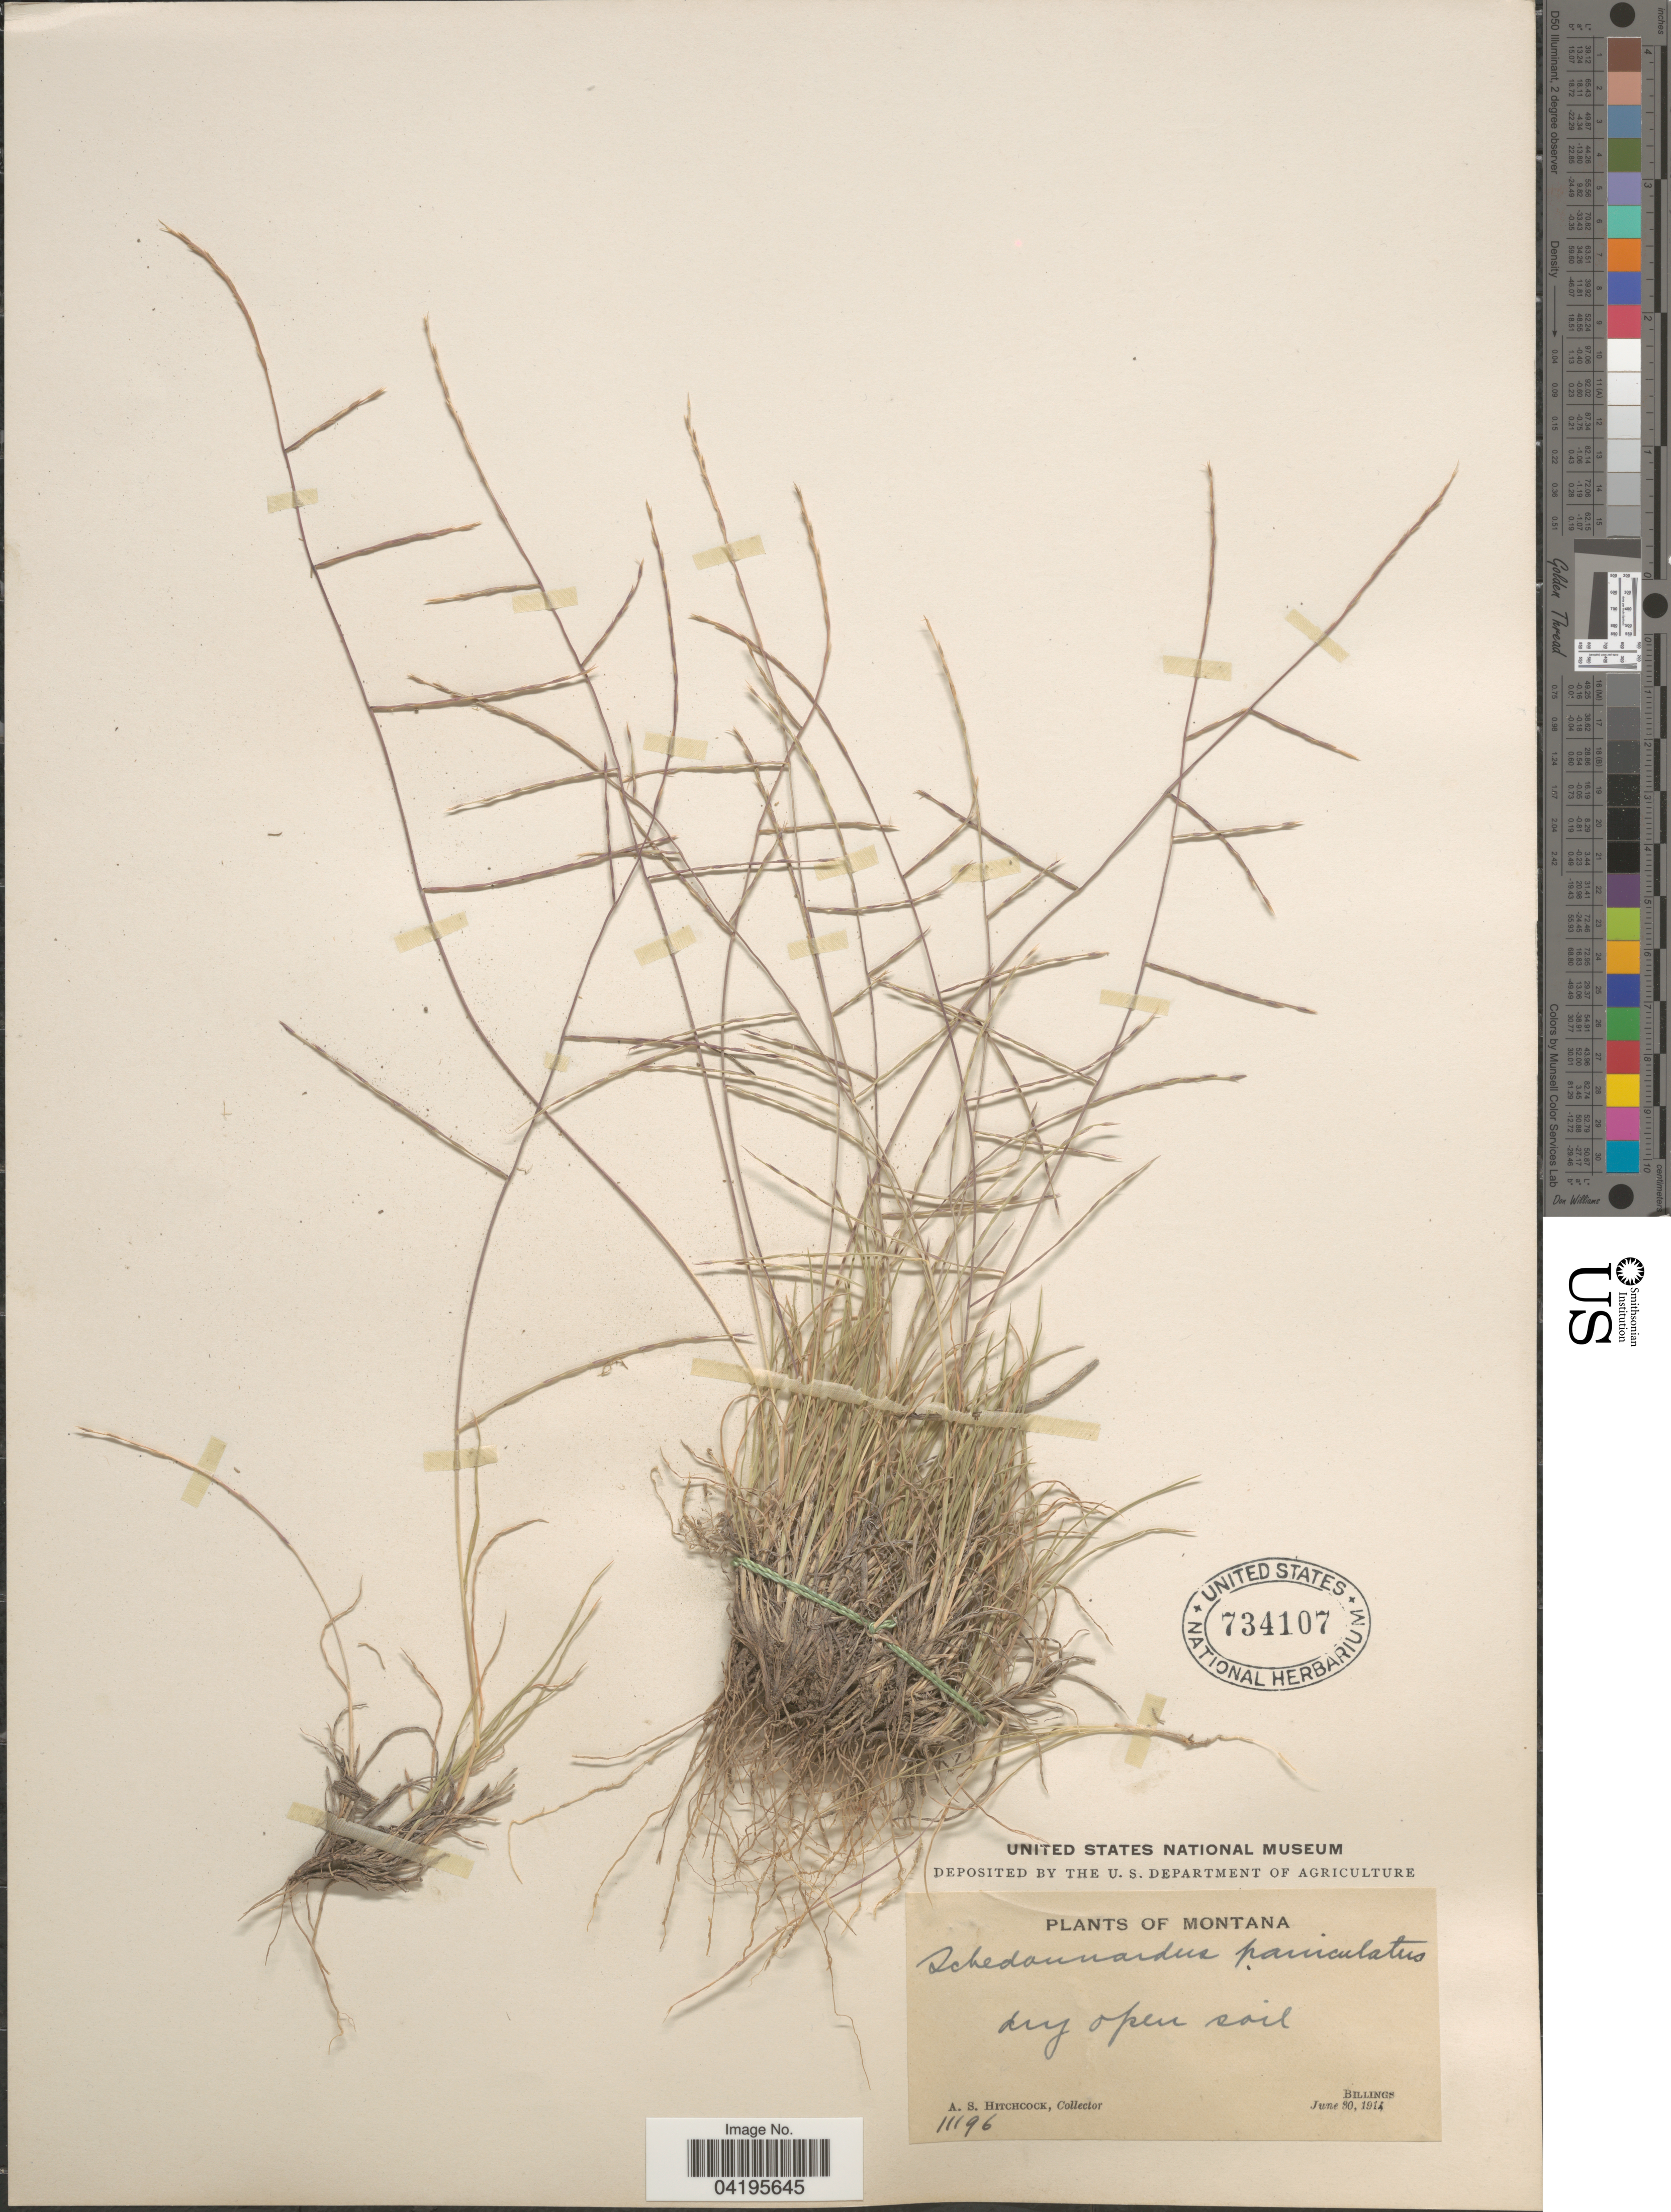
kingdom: Plantae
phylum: Tracheophyta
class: Liliopsida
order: Poales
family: Poaceae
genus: Muhlenbergia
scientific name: Muhlenbergia paniculata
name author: (Nutt.) Columbus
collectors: A. S. Hitchcock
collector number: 11196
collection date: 1914-06-30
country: United States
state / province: Montana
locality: Billings.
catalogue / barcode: US 734107